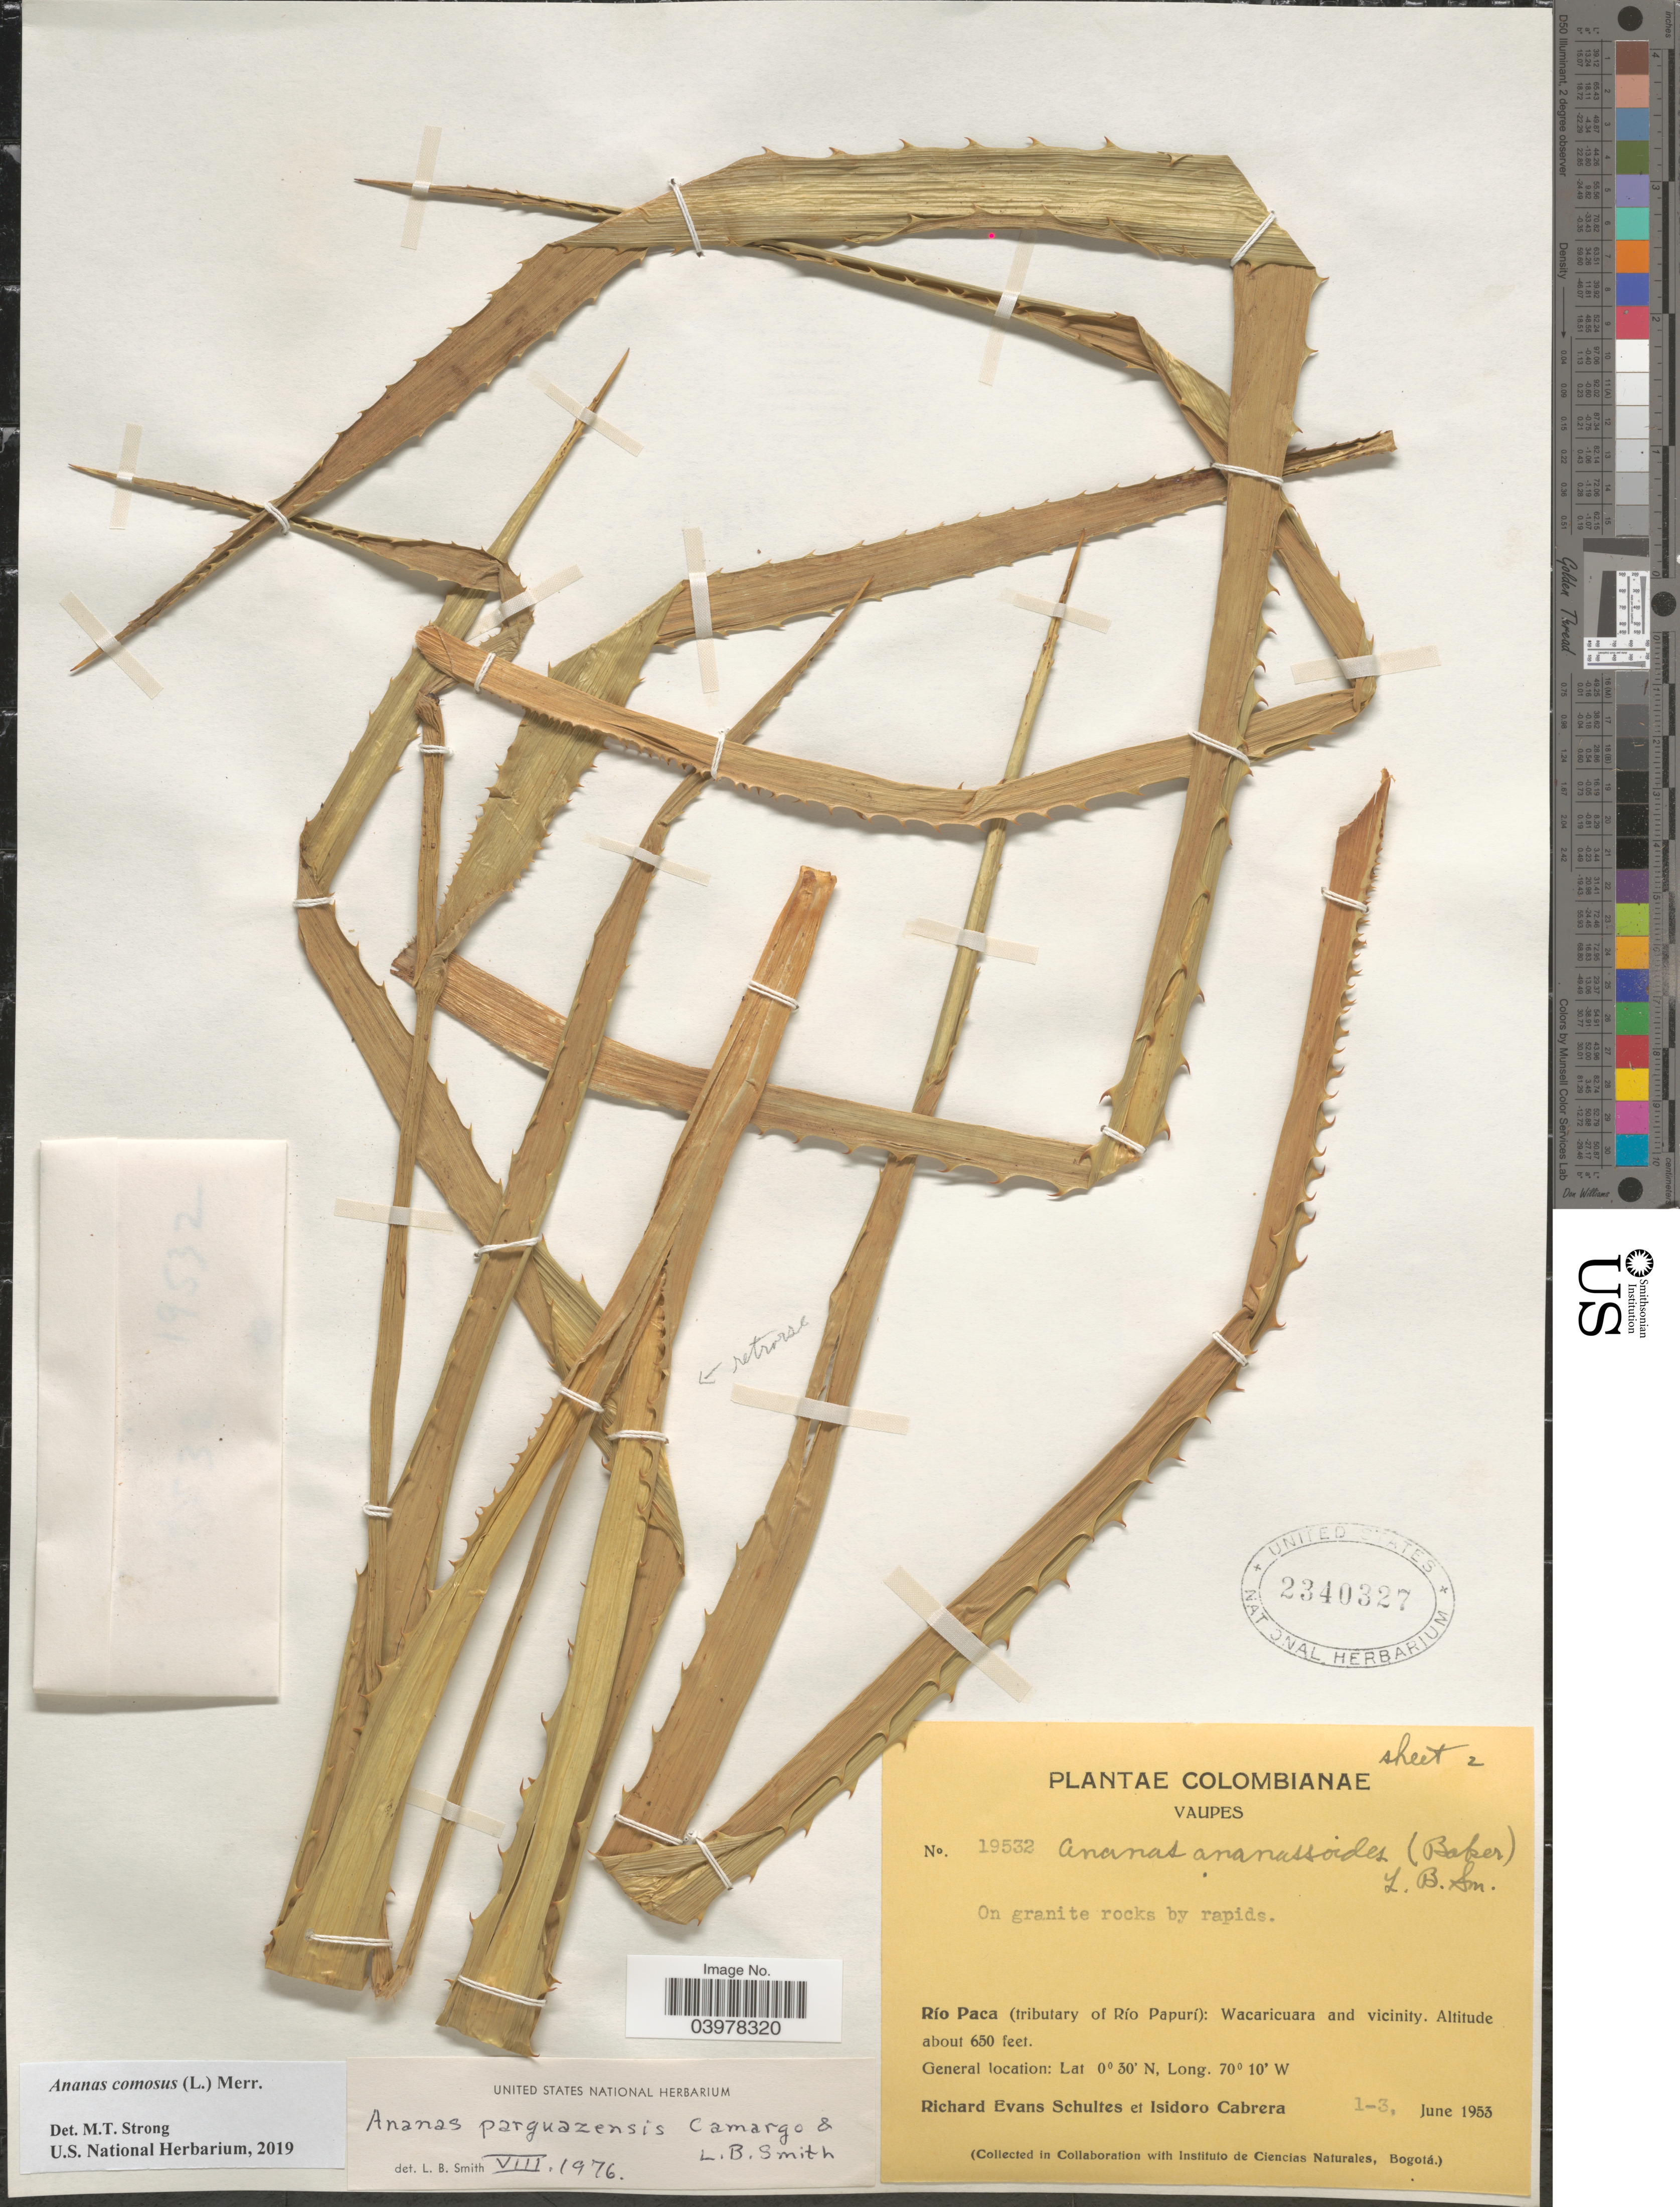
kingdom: Plantae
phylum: Tracheophyta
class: Liliopsida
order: Poales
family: Bromeliaceae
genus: Ananas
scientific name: Ananas comosus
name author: (L.) Merr.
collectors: R. E. Schultes & I. Cabrera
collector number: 19532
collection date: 1953-06-01/1953-06-03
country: Colombia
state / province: Vaupés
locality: Río Paca (tributary of Río Papurí): Wacaricuara and vicinity.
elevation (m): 198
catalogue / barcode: US 2340327